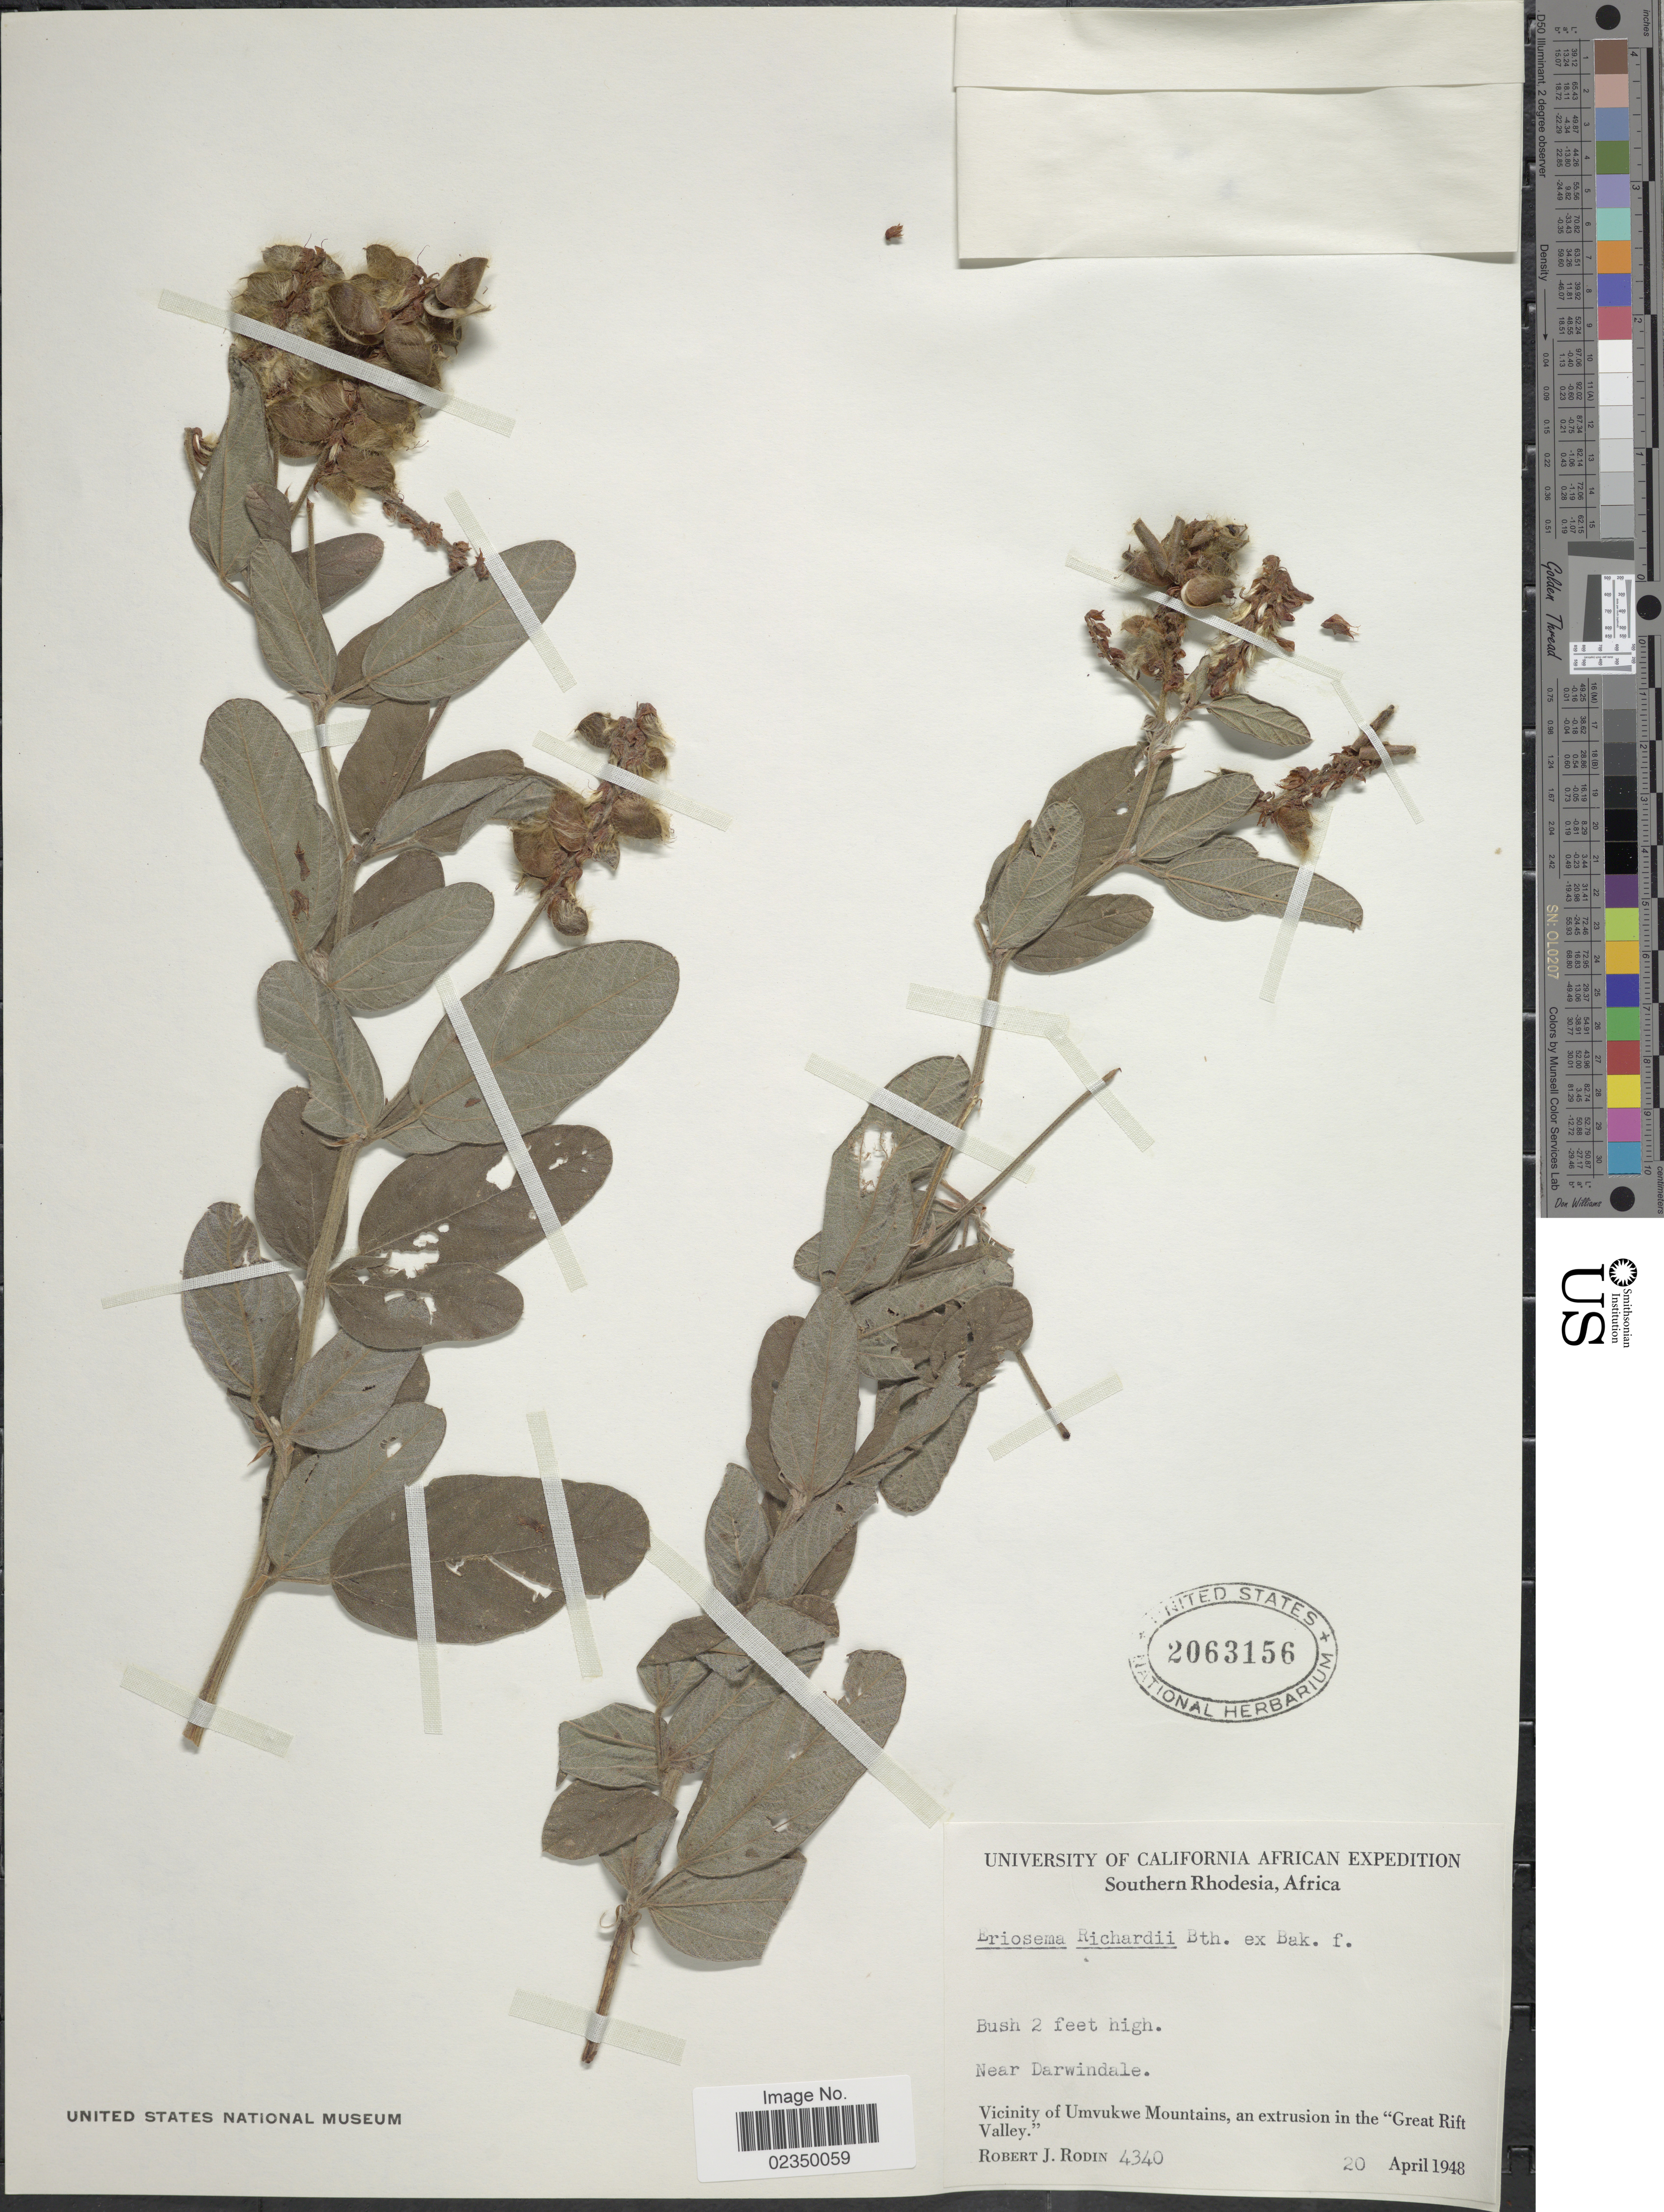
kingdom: Plantae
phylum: Tracheophyta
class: Magnoliopsida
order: Fabales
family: Fabaceae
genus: Eriosema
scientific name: Eriosema richardii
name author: Baker f. & Haydon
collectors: R. J. Rodin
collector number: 4340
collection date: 1948-04-20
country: Zimbabwe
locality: Southern Rhodesia, Africa. Near Darwindale. Vicinity of Umvukwe Mountains, an Extrusion in the "Great Rift Valley".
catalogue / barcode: US 2063156